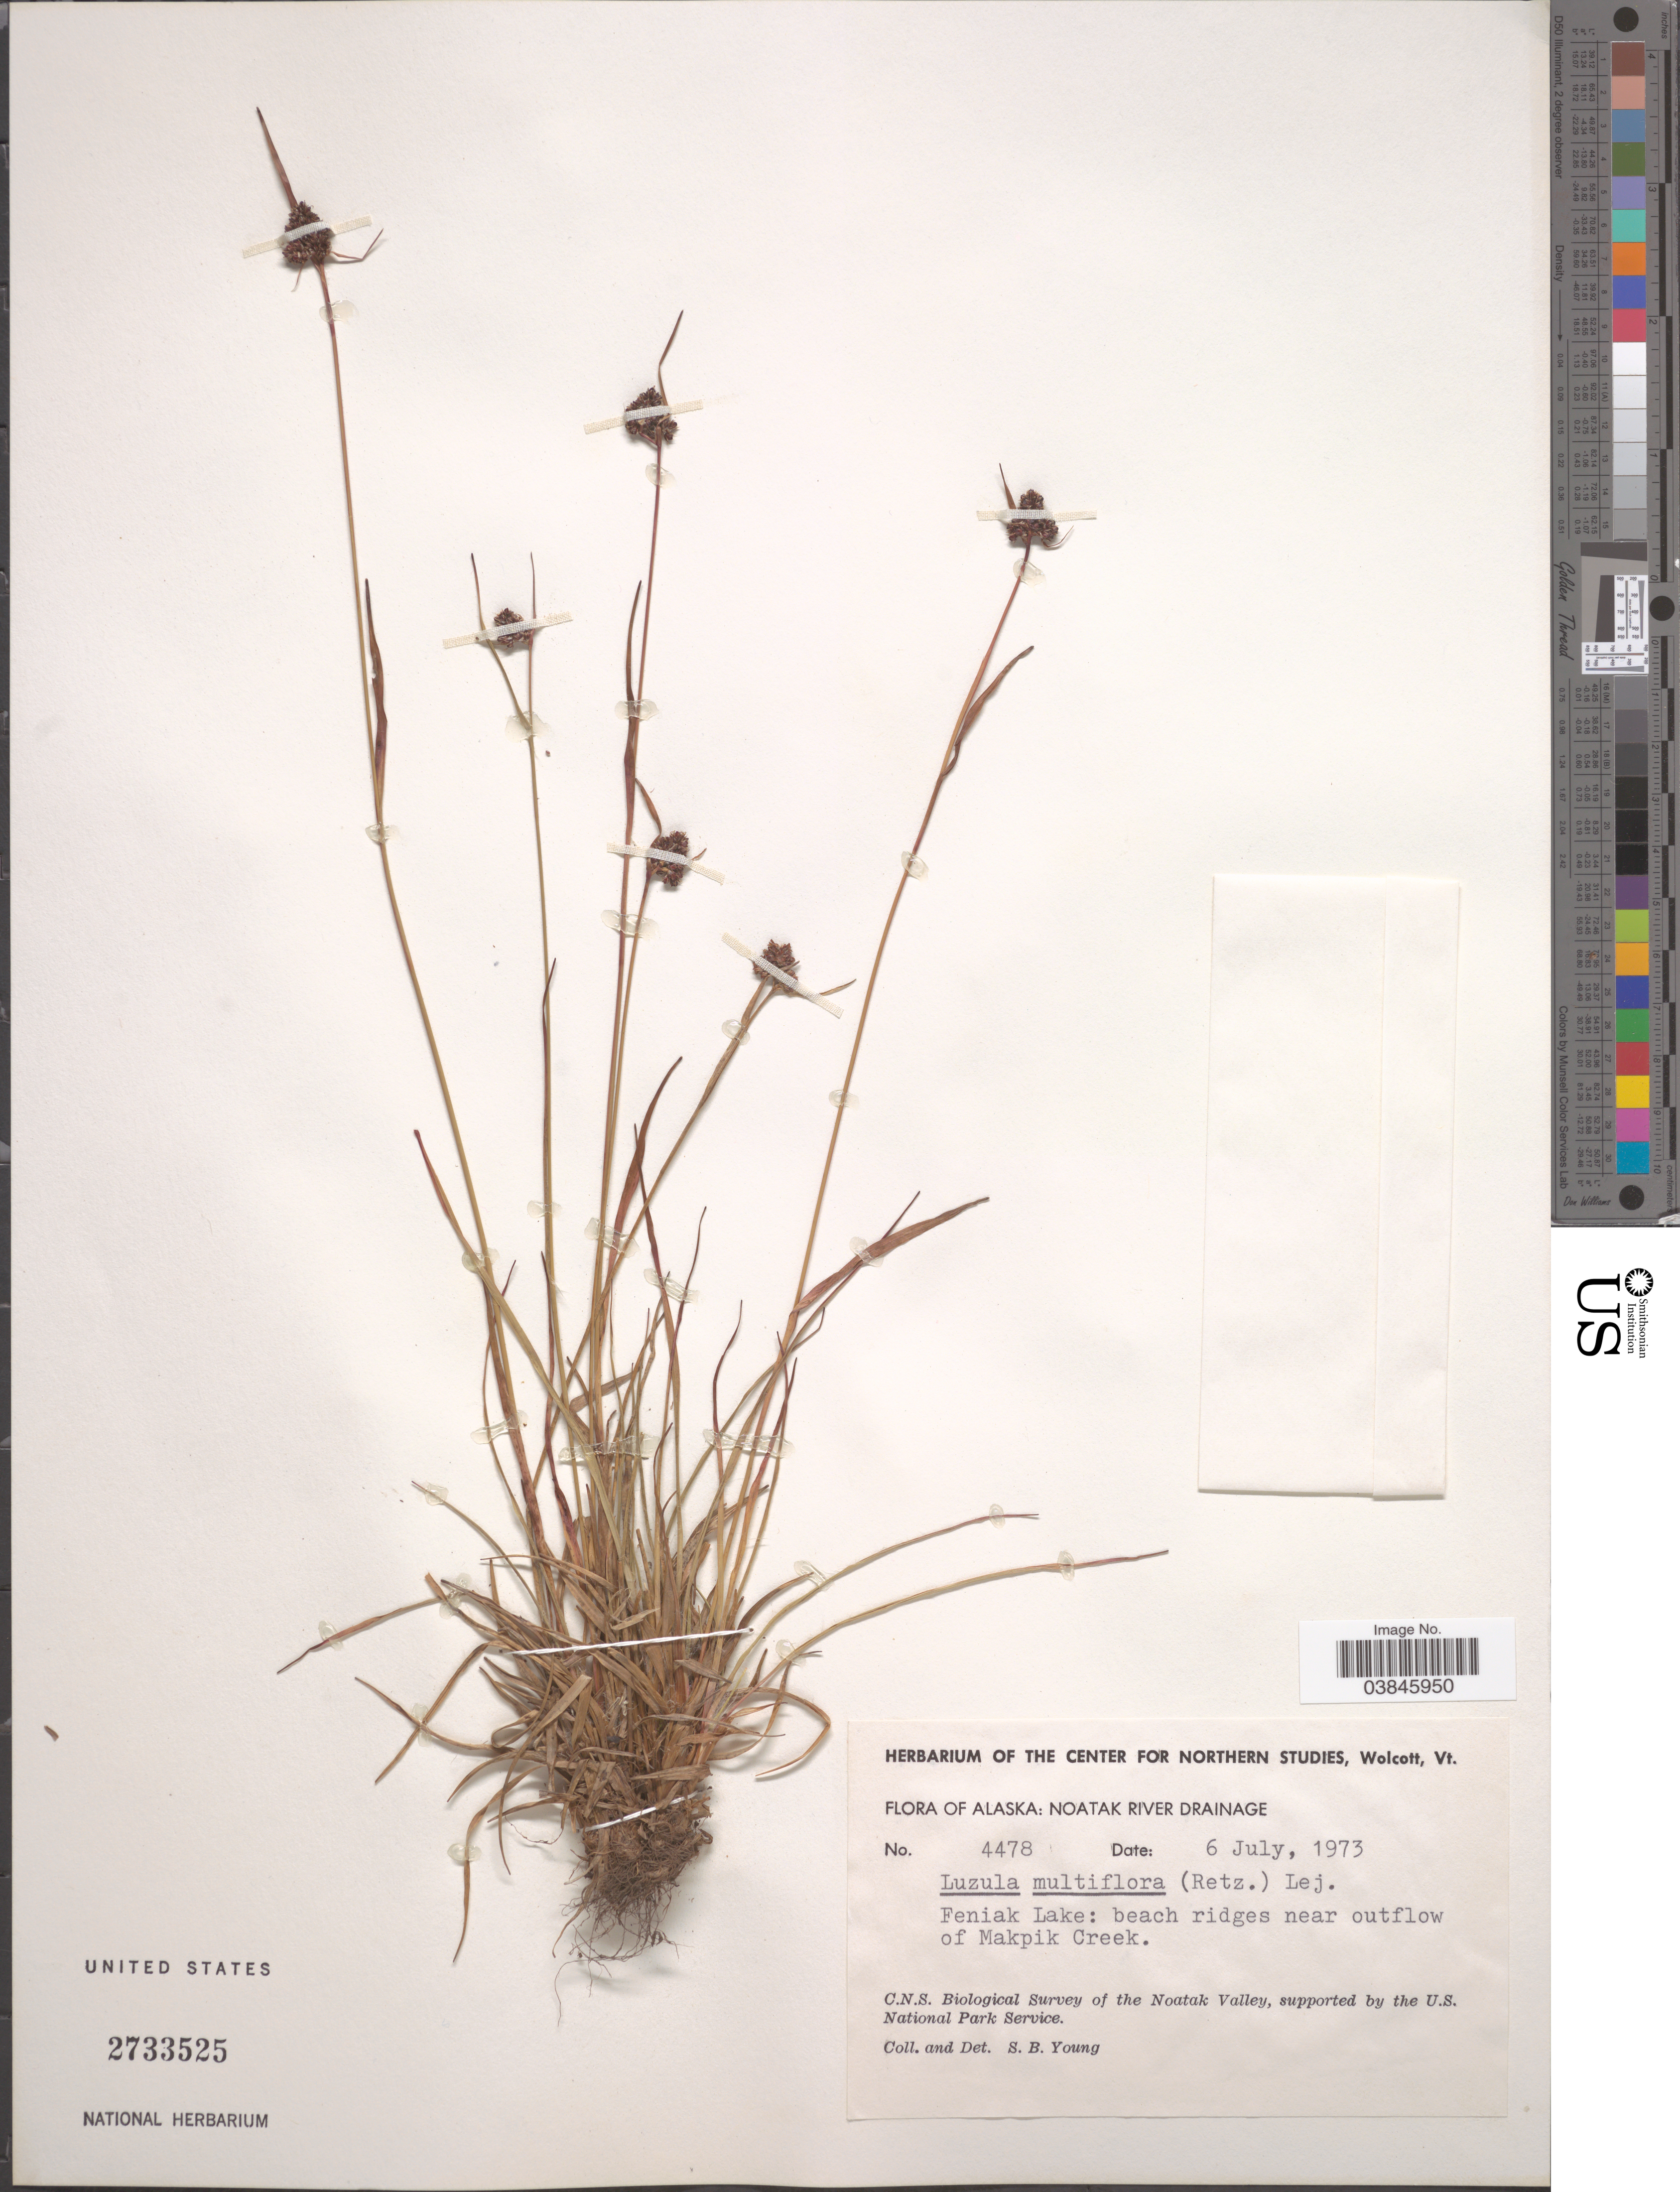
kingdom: Plantae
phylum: Tracheophyta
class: Liliopsida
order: Poales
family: Juncaceae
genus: Luzula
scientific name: Luzula multiflora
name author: (Ehrh.) Lej.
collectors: S. Young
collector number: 4478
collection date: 1973-07-06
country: United States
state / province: Alaska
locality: Noatak River Drainage. Feniak Lake: beach ridges near outflow of Makpik Creek.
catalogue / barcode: US 2733525